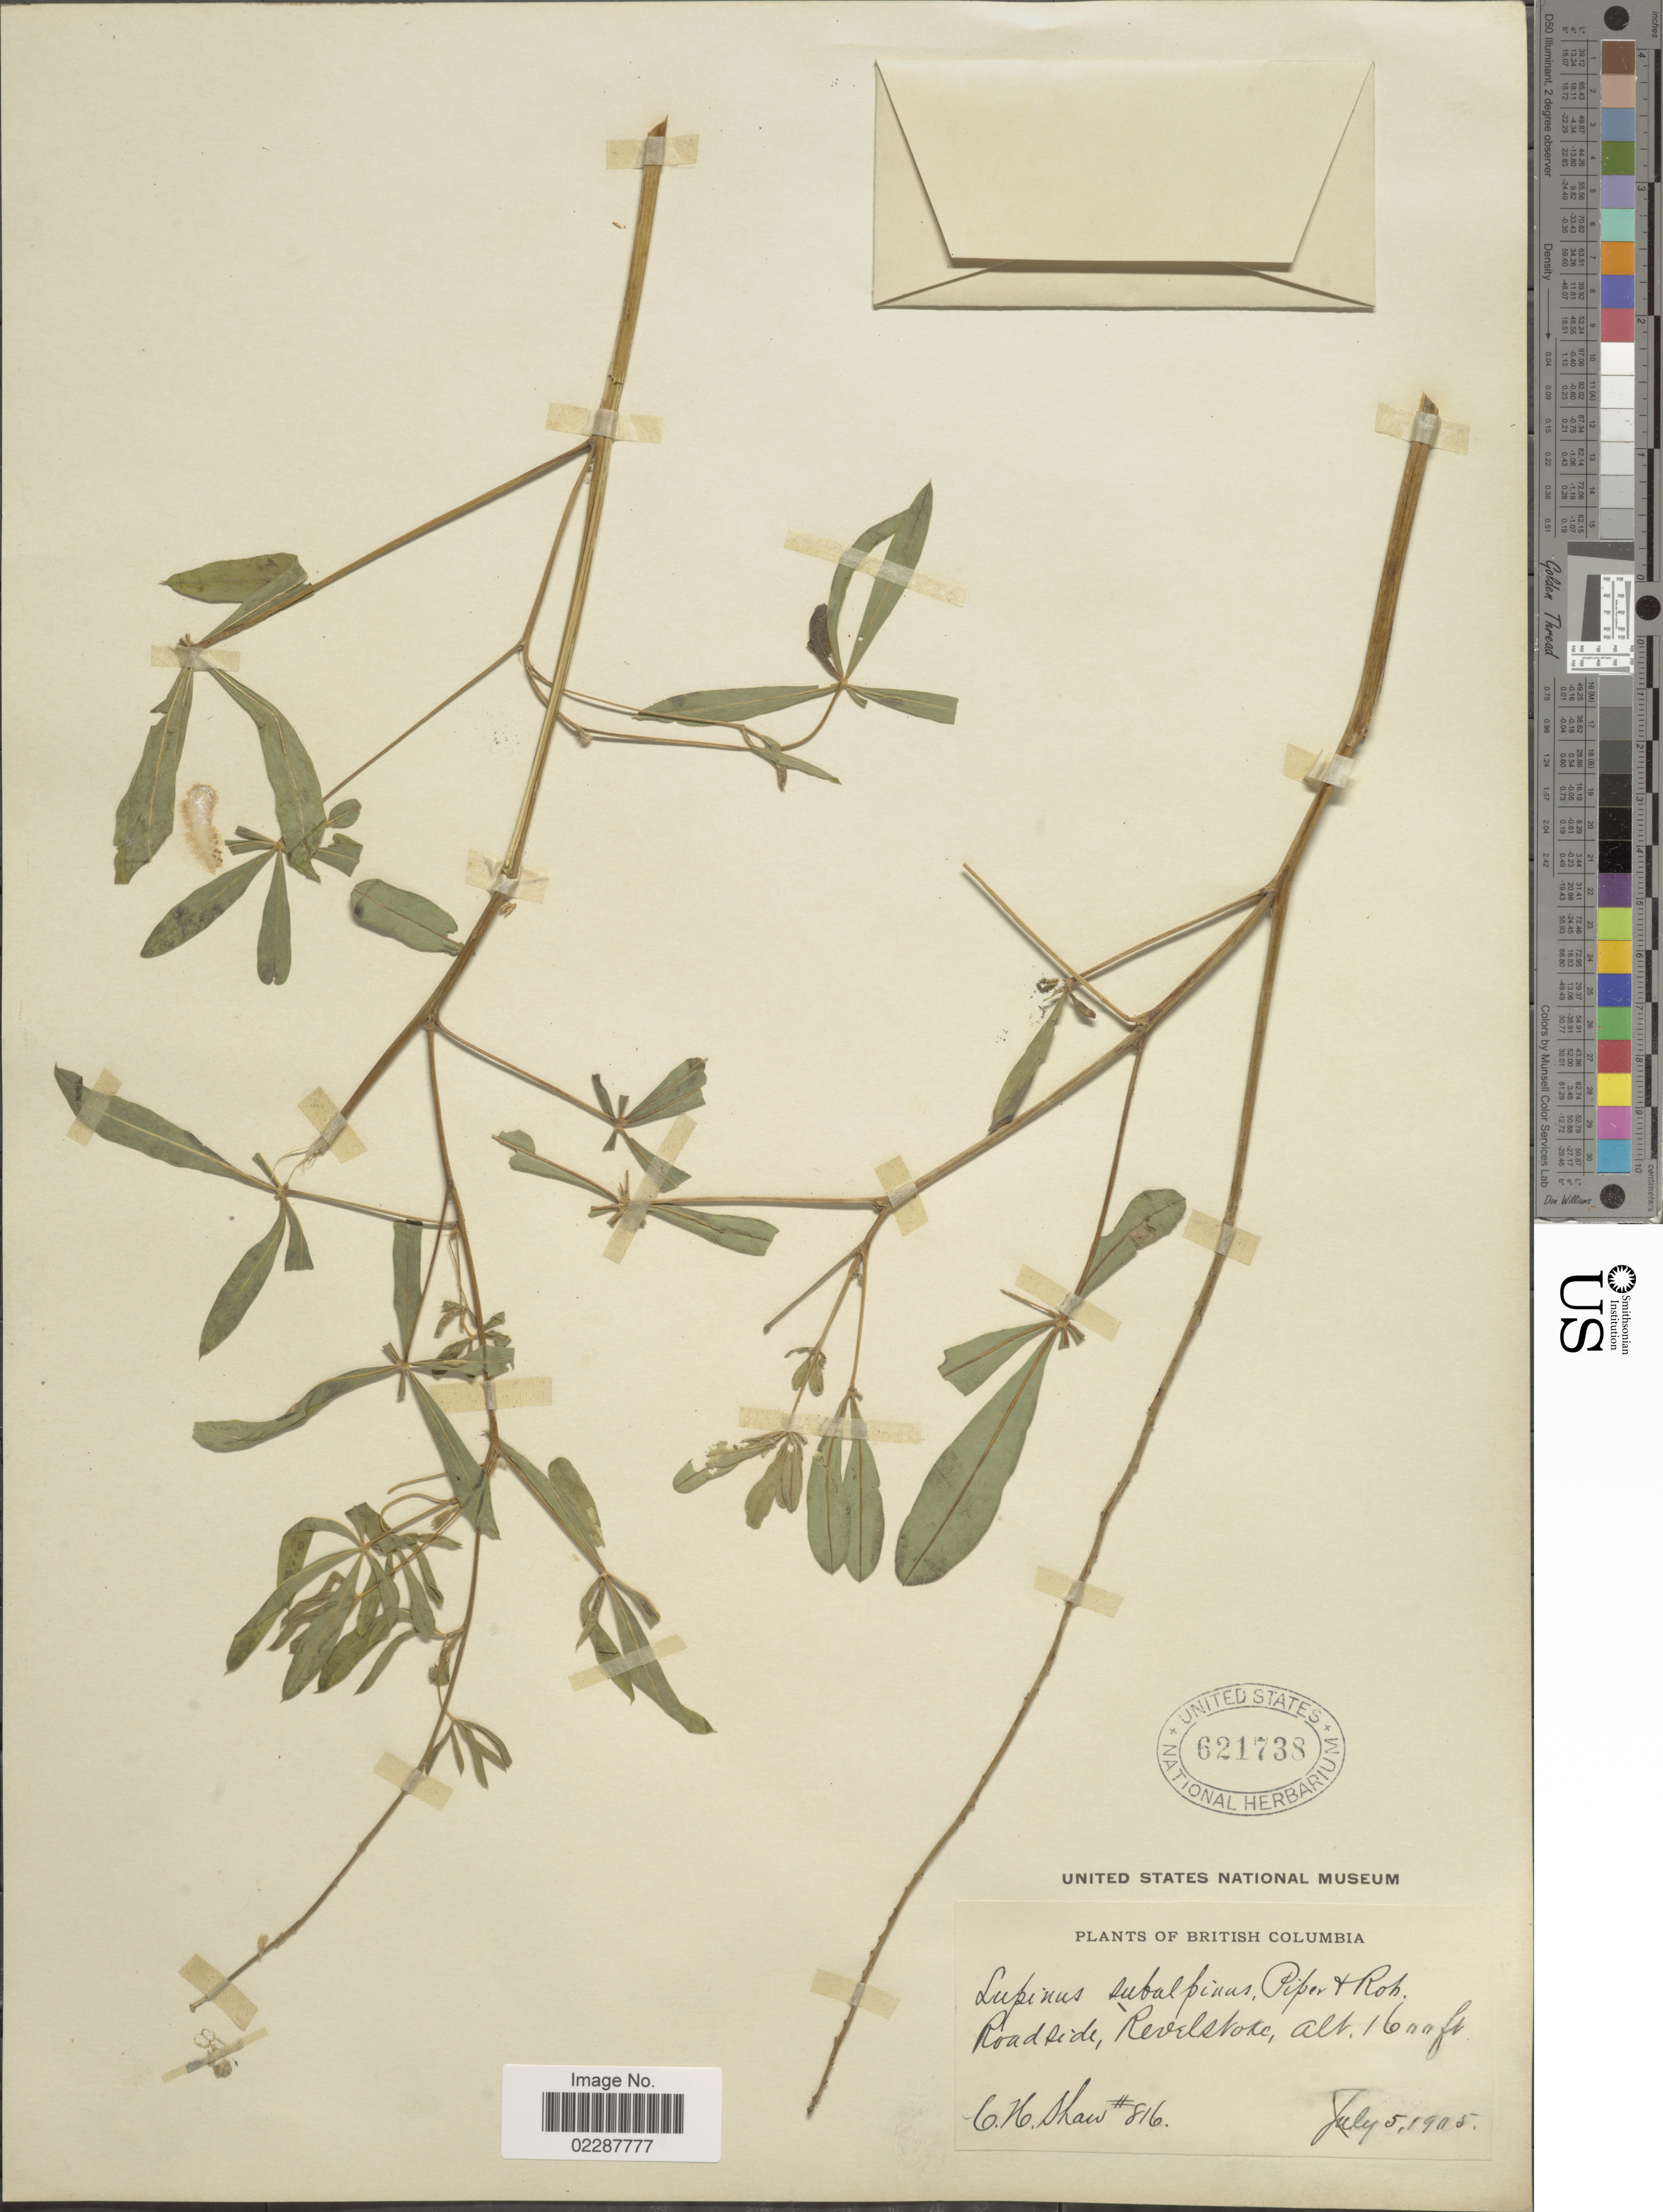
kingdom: Plantae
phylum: Tracheophyta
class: Magnoliopsida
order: Fabales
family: Fabaceae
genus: Lupinus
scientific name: Lupinus subalpinus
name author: Piper & B.L. Rob.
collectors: C. H. Shaw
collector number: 816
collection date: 1905-07-05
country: Canada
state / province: British Columbia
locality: Roadside, Revelstoke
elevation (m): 488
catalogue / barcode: US 621738